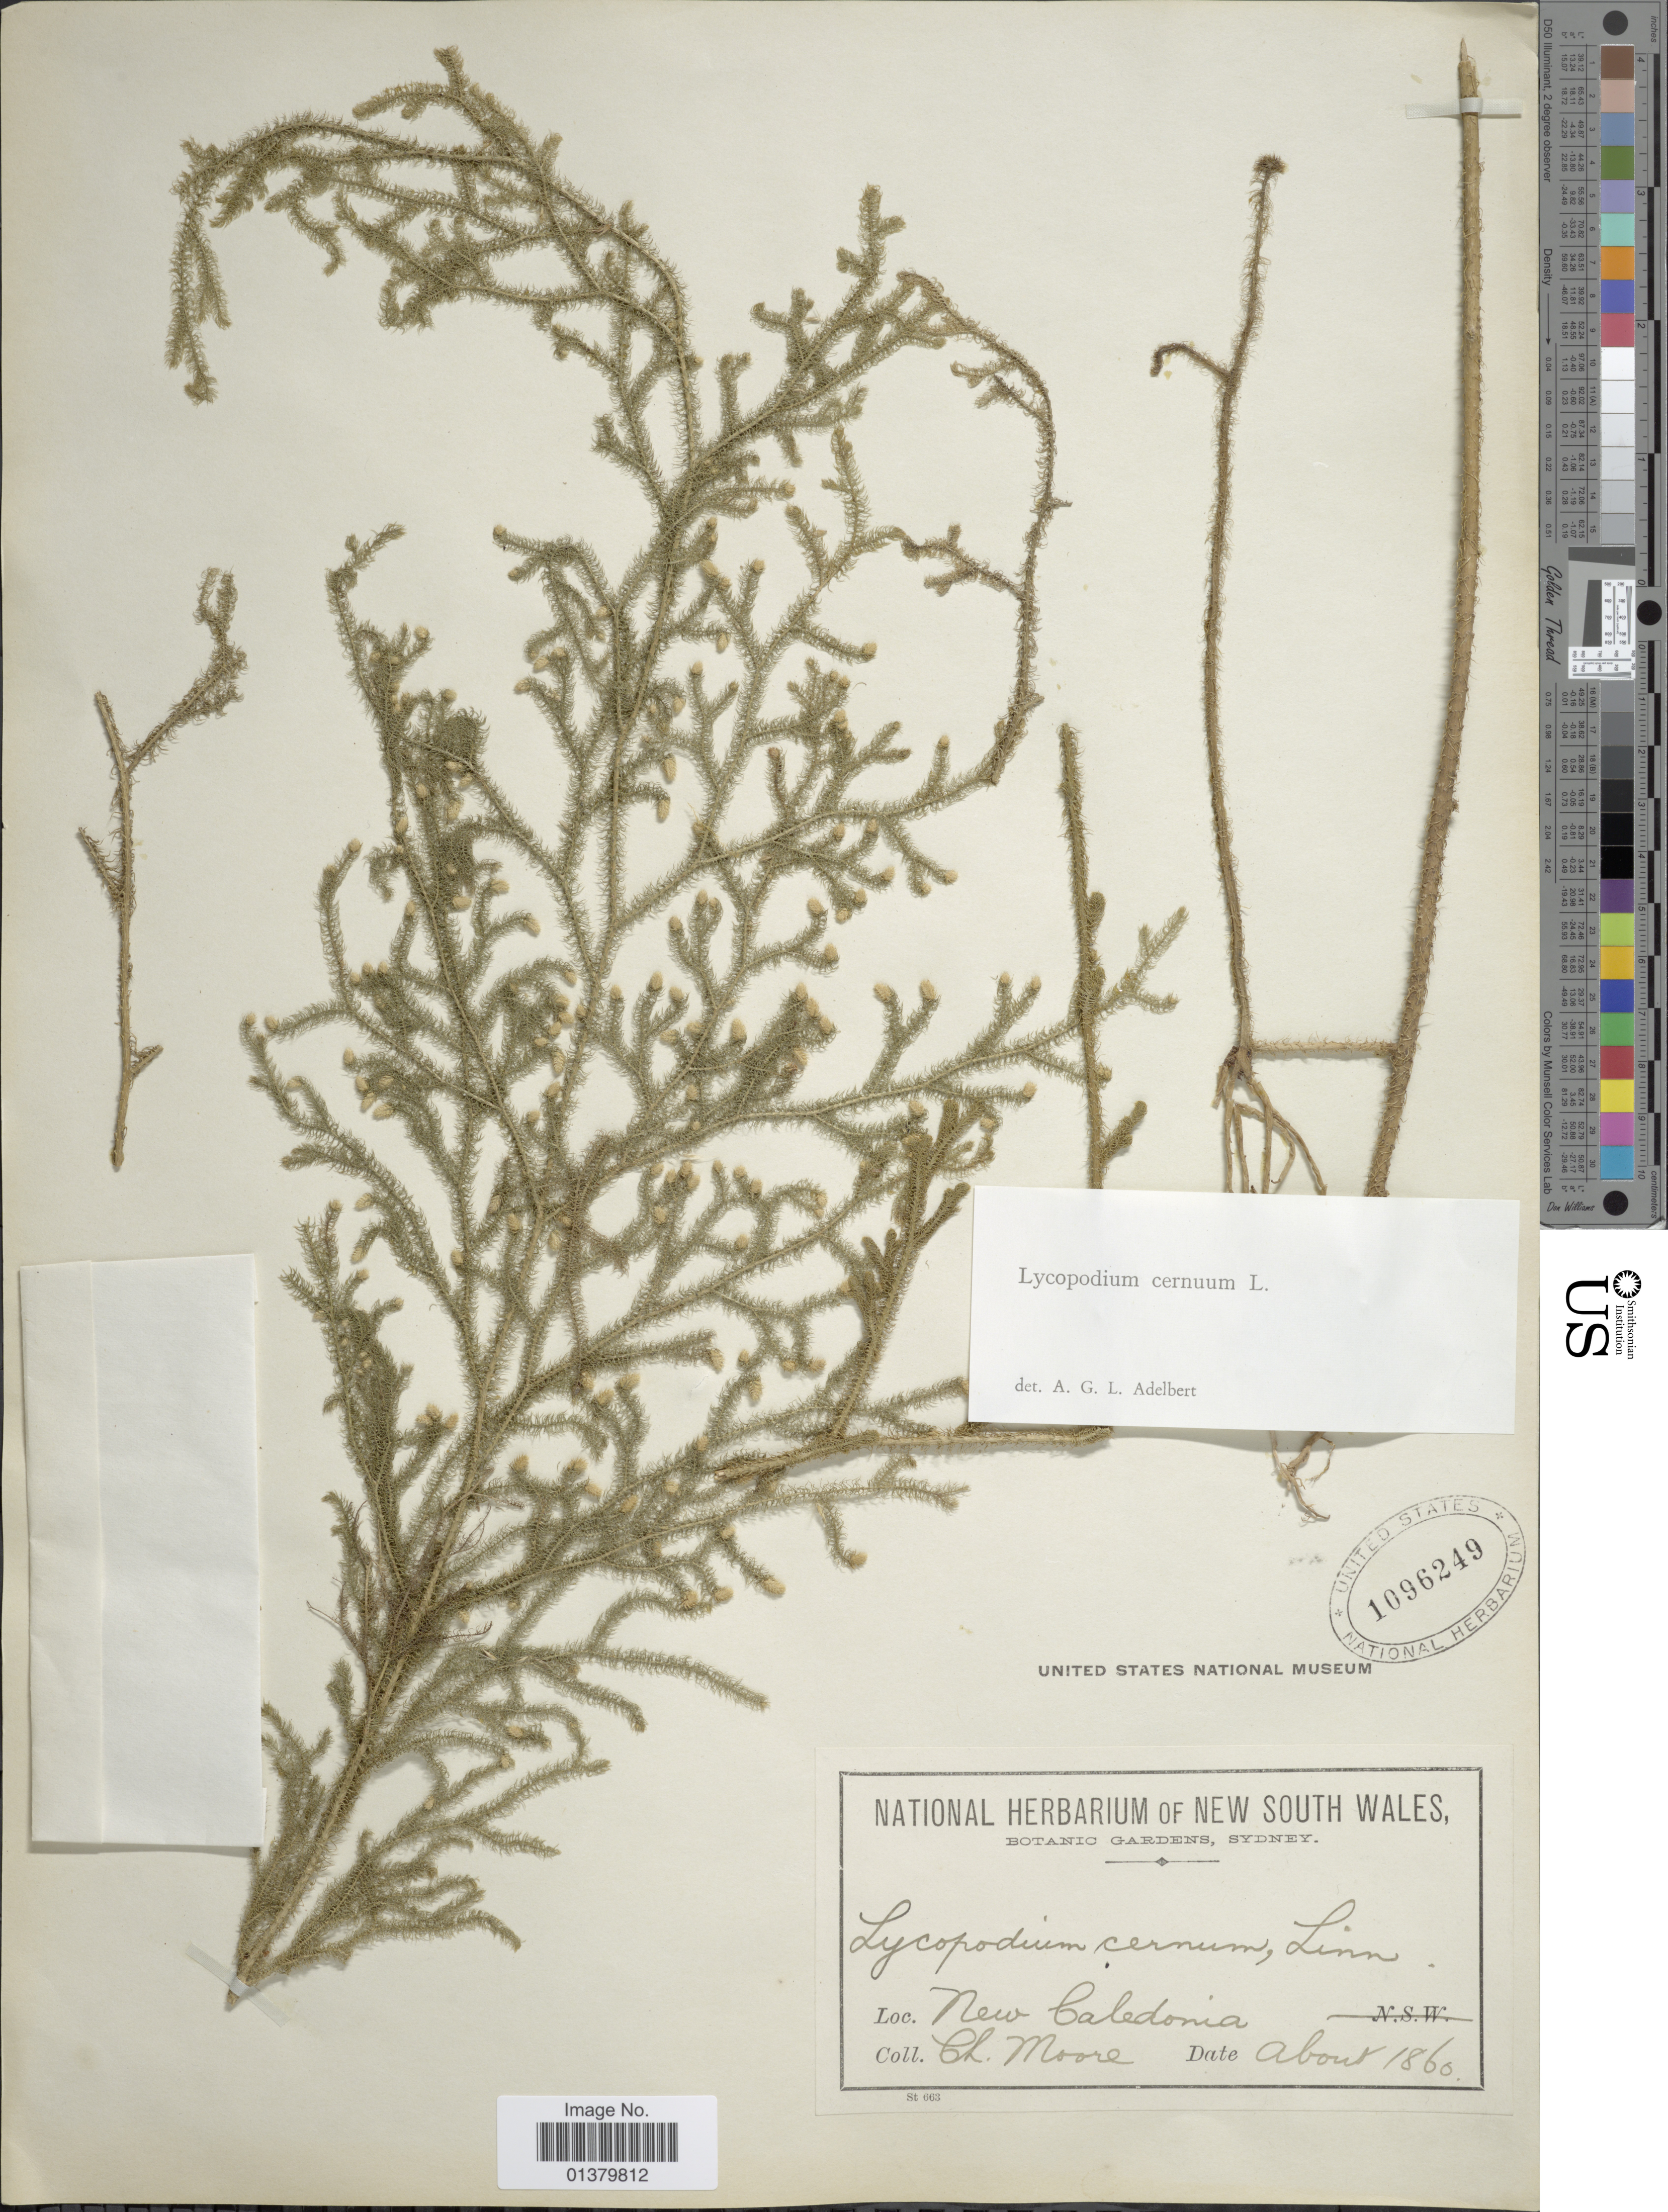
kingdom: Plantae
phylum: Tracheophyta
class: Lycopodiopsida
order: Lycopodiales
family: Lycopodiaceae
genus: Palhinhaea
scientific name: Palhinhaea cernua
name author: (L.) Vasc. & Franco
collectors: C. Moore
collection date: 1860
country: New Caledonia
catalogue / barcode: US 1096249